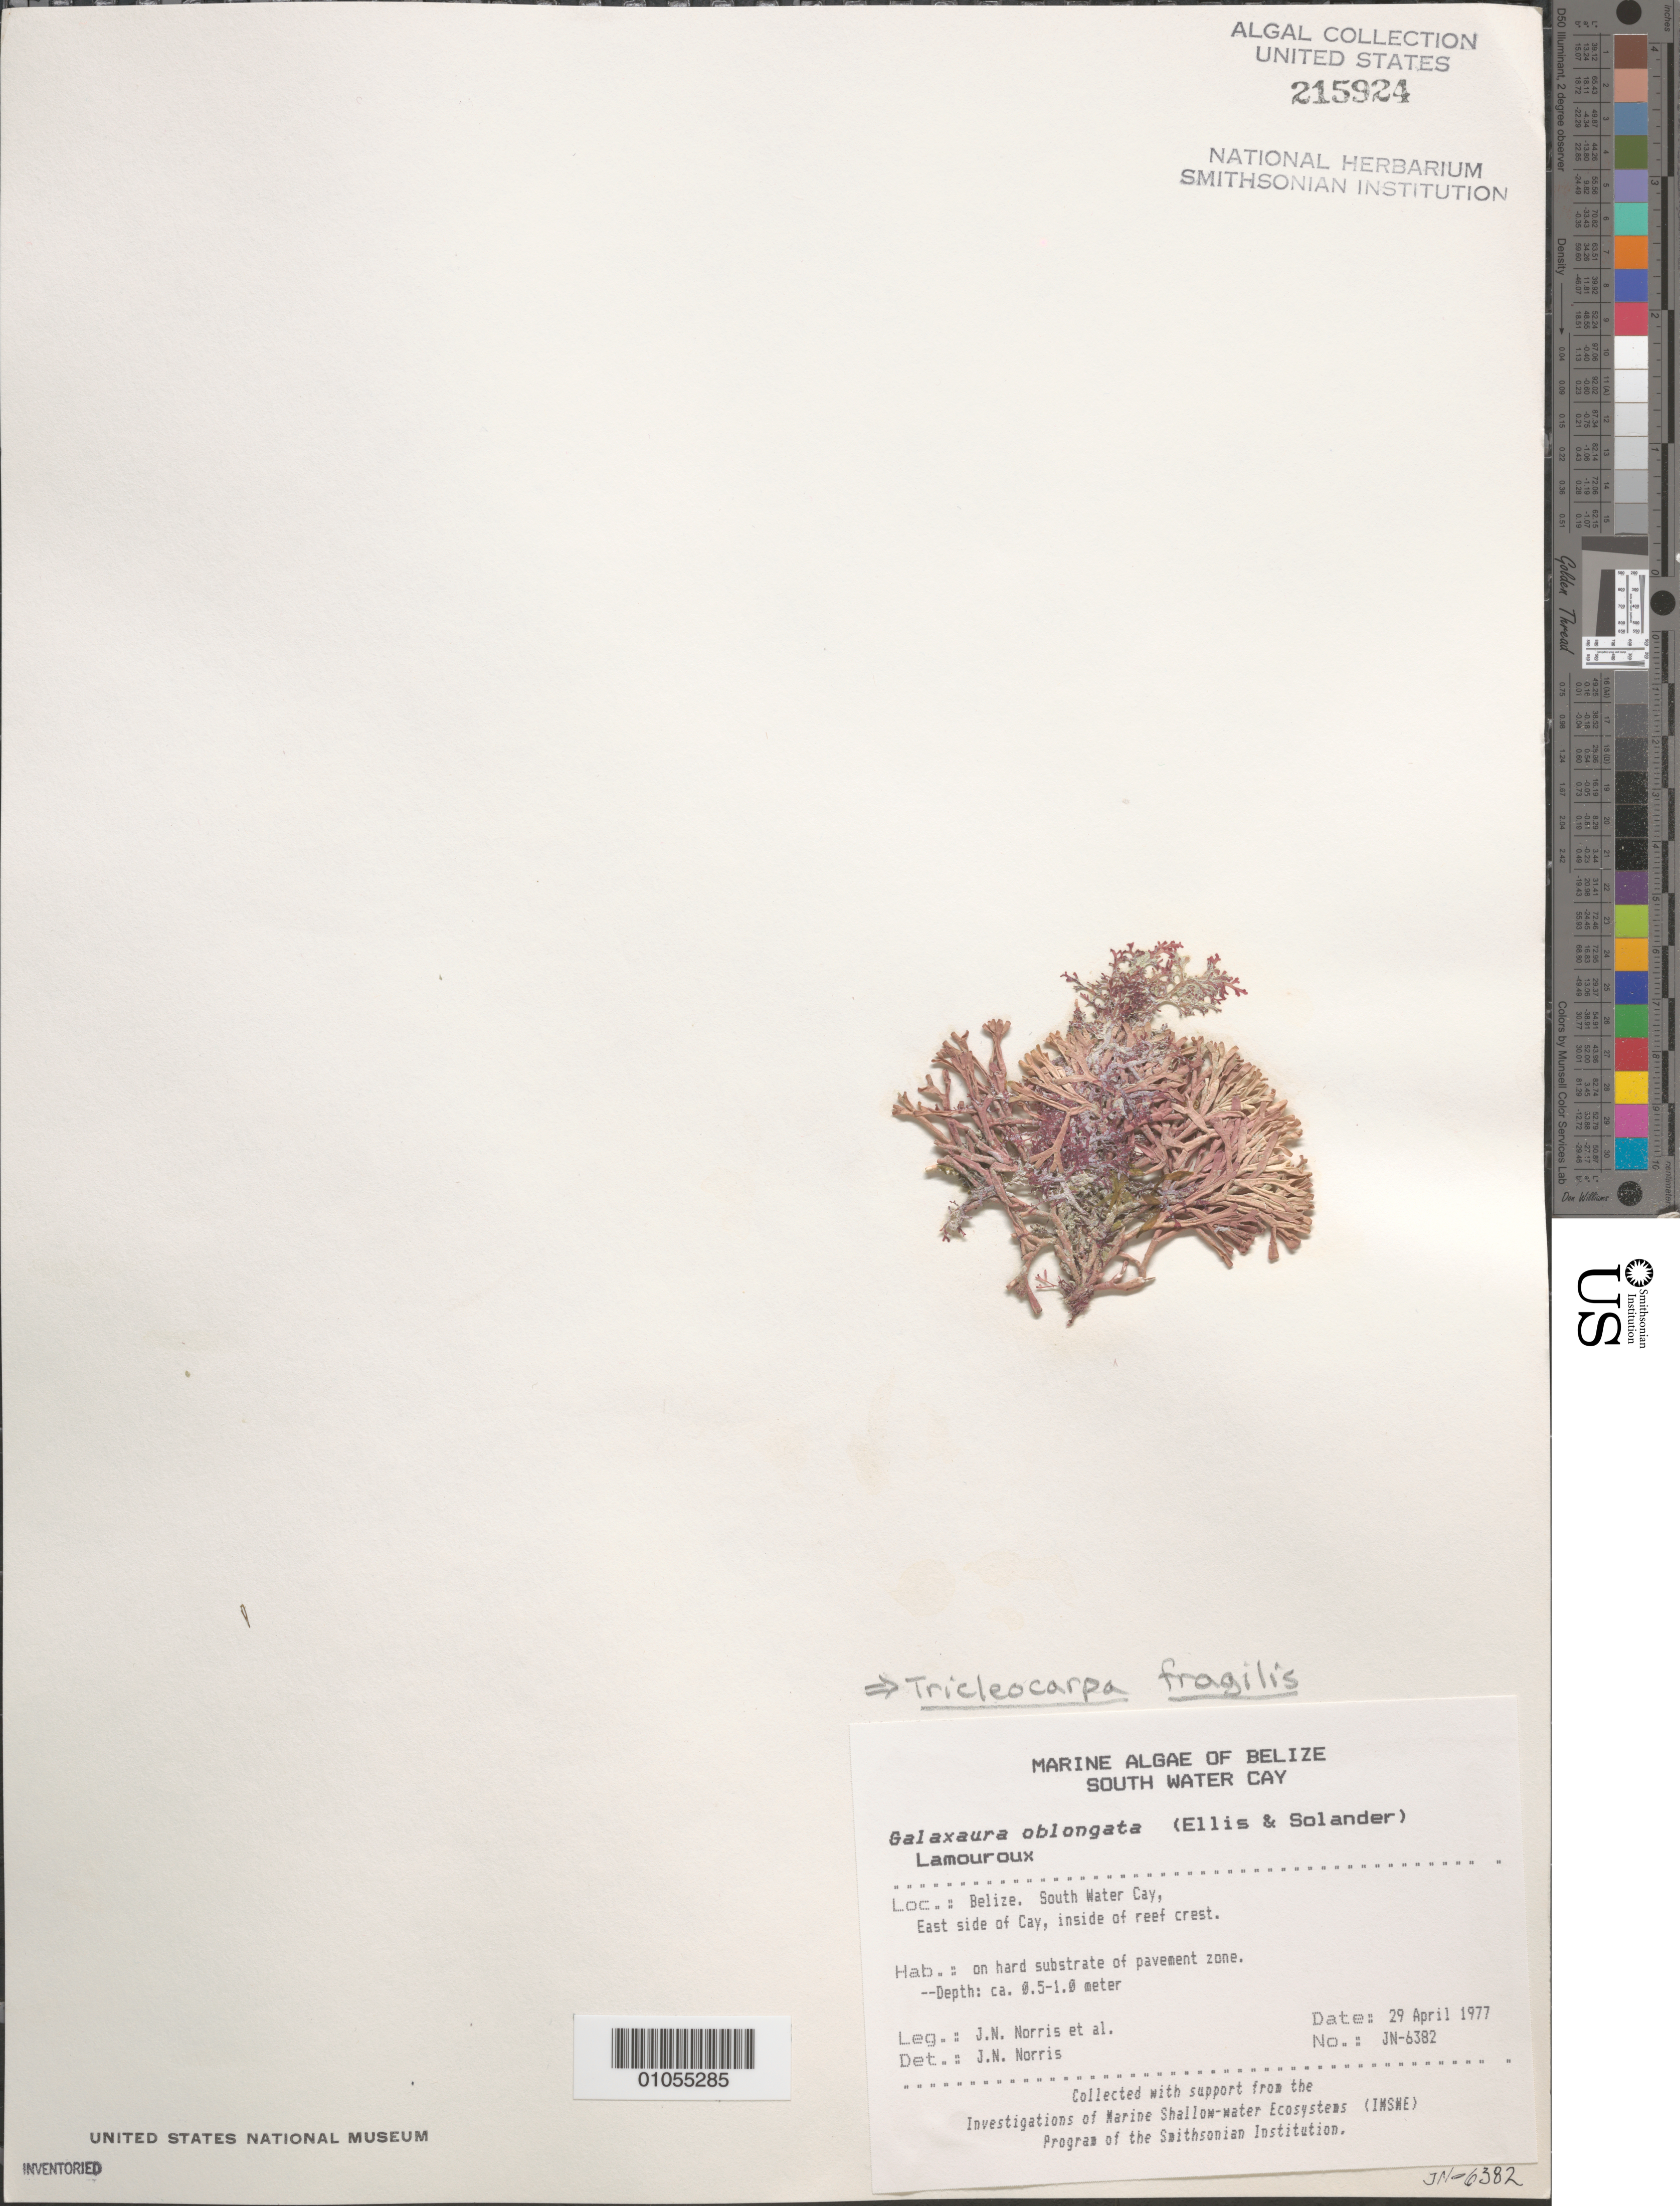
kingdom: Plantae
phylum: Rhodophyta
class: Florideophyceae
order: Nemaliales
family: Galaxauraceae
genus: Tricleocarpa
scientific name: Tricleocarpa fragilis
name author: (L.) Huisman & R.A. Towns.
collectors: J. N. Norris, K. E. Bucher, W. Fenical & O. McConnell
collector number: JN-6382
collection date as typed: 29 Apr 1977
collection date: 1977-04-29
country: Belize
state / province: Stann Creek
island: South Water Cay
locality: East side of cay, lagoon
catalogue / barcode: US 215924